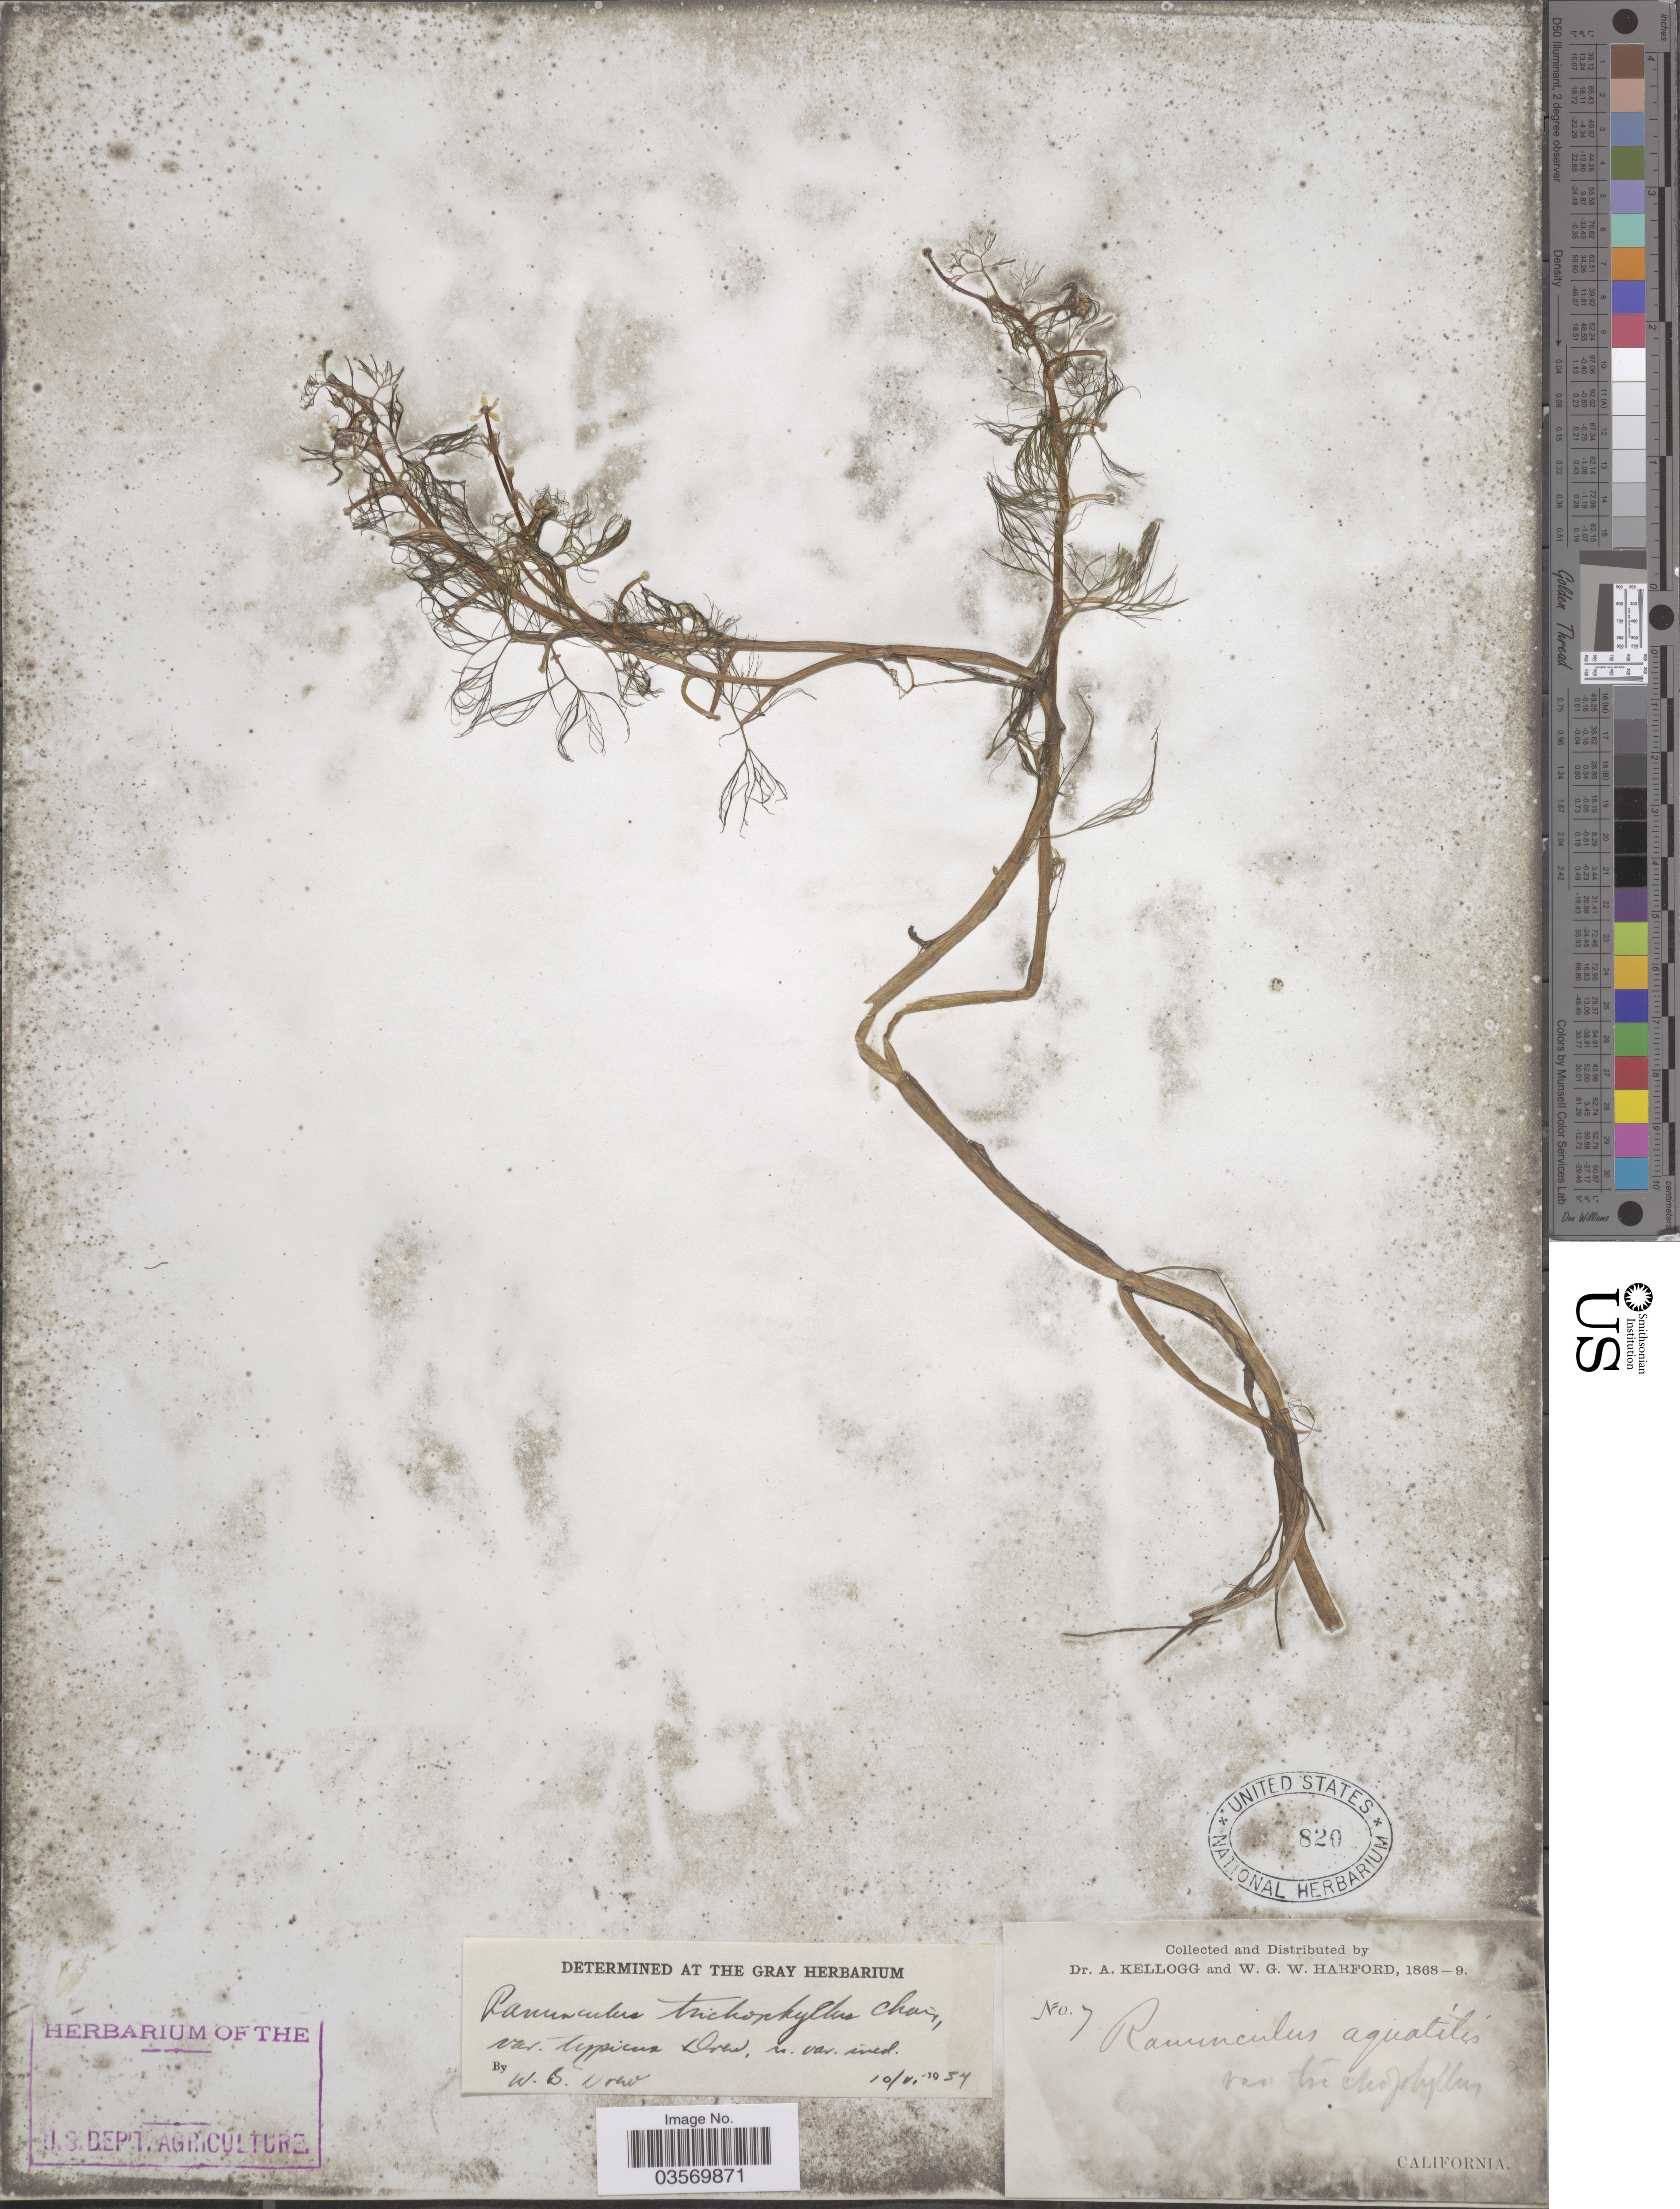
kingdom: Plantae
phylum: Tracheophyta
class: Magnoliopsida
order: Ranunculales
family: Ranunculaceae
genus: Ranunculus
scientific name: Ranunculus trichophyllus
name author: Chaix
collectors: A. Kellogg & W. G. W. Harford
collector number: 7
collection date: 1868/1869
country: United States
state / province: California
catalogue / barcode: US 820